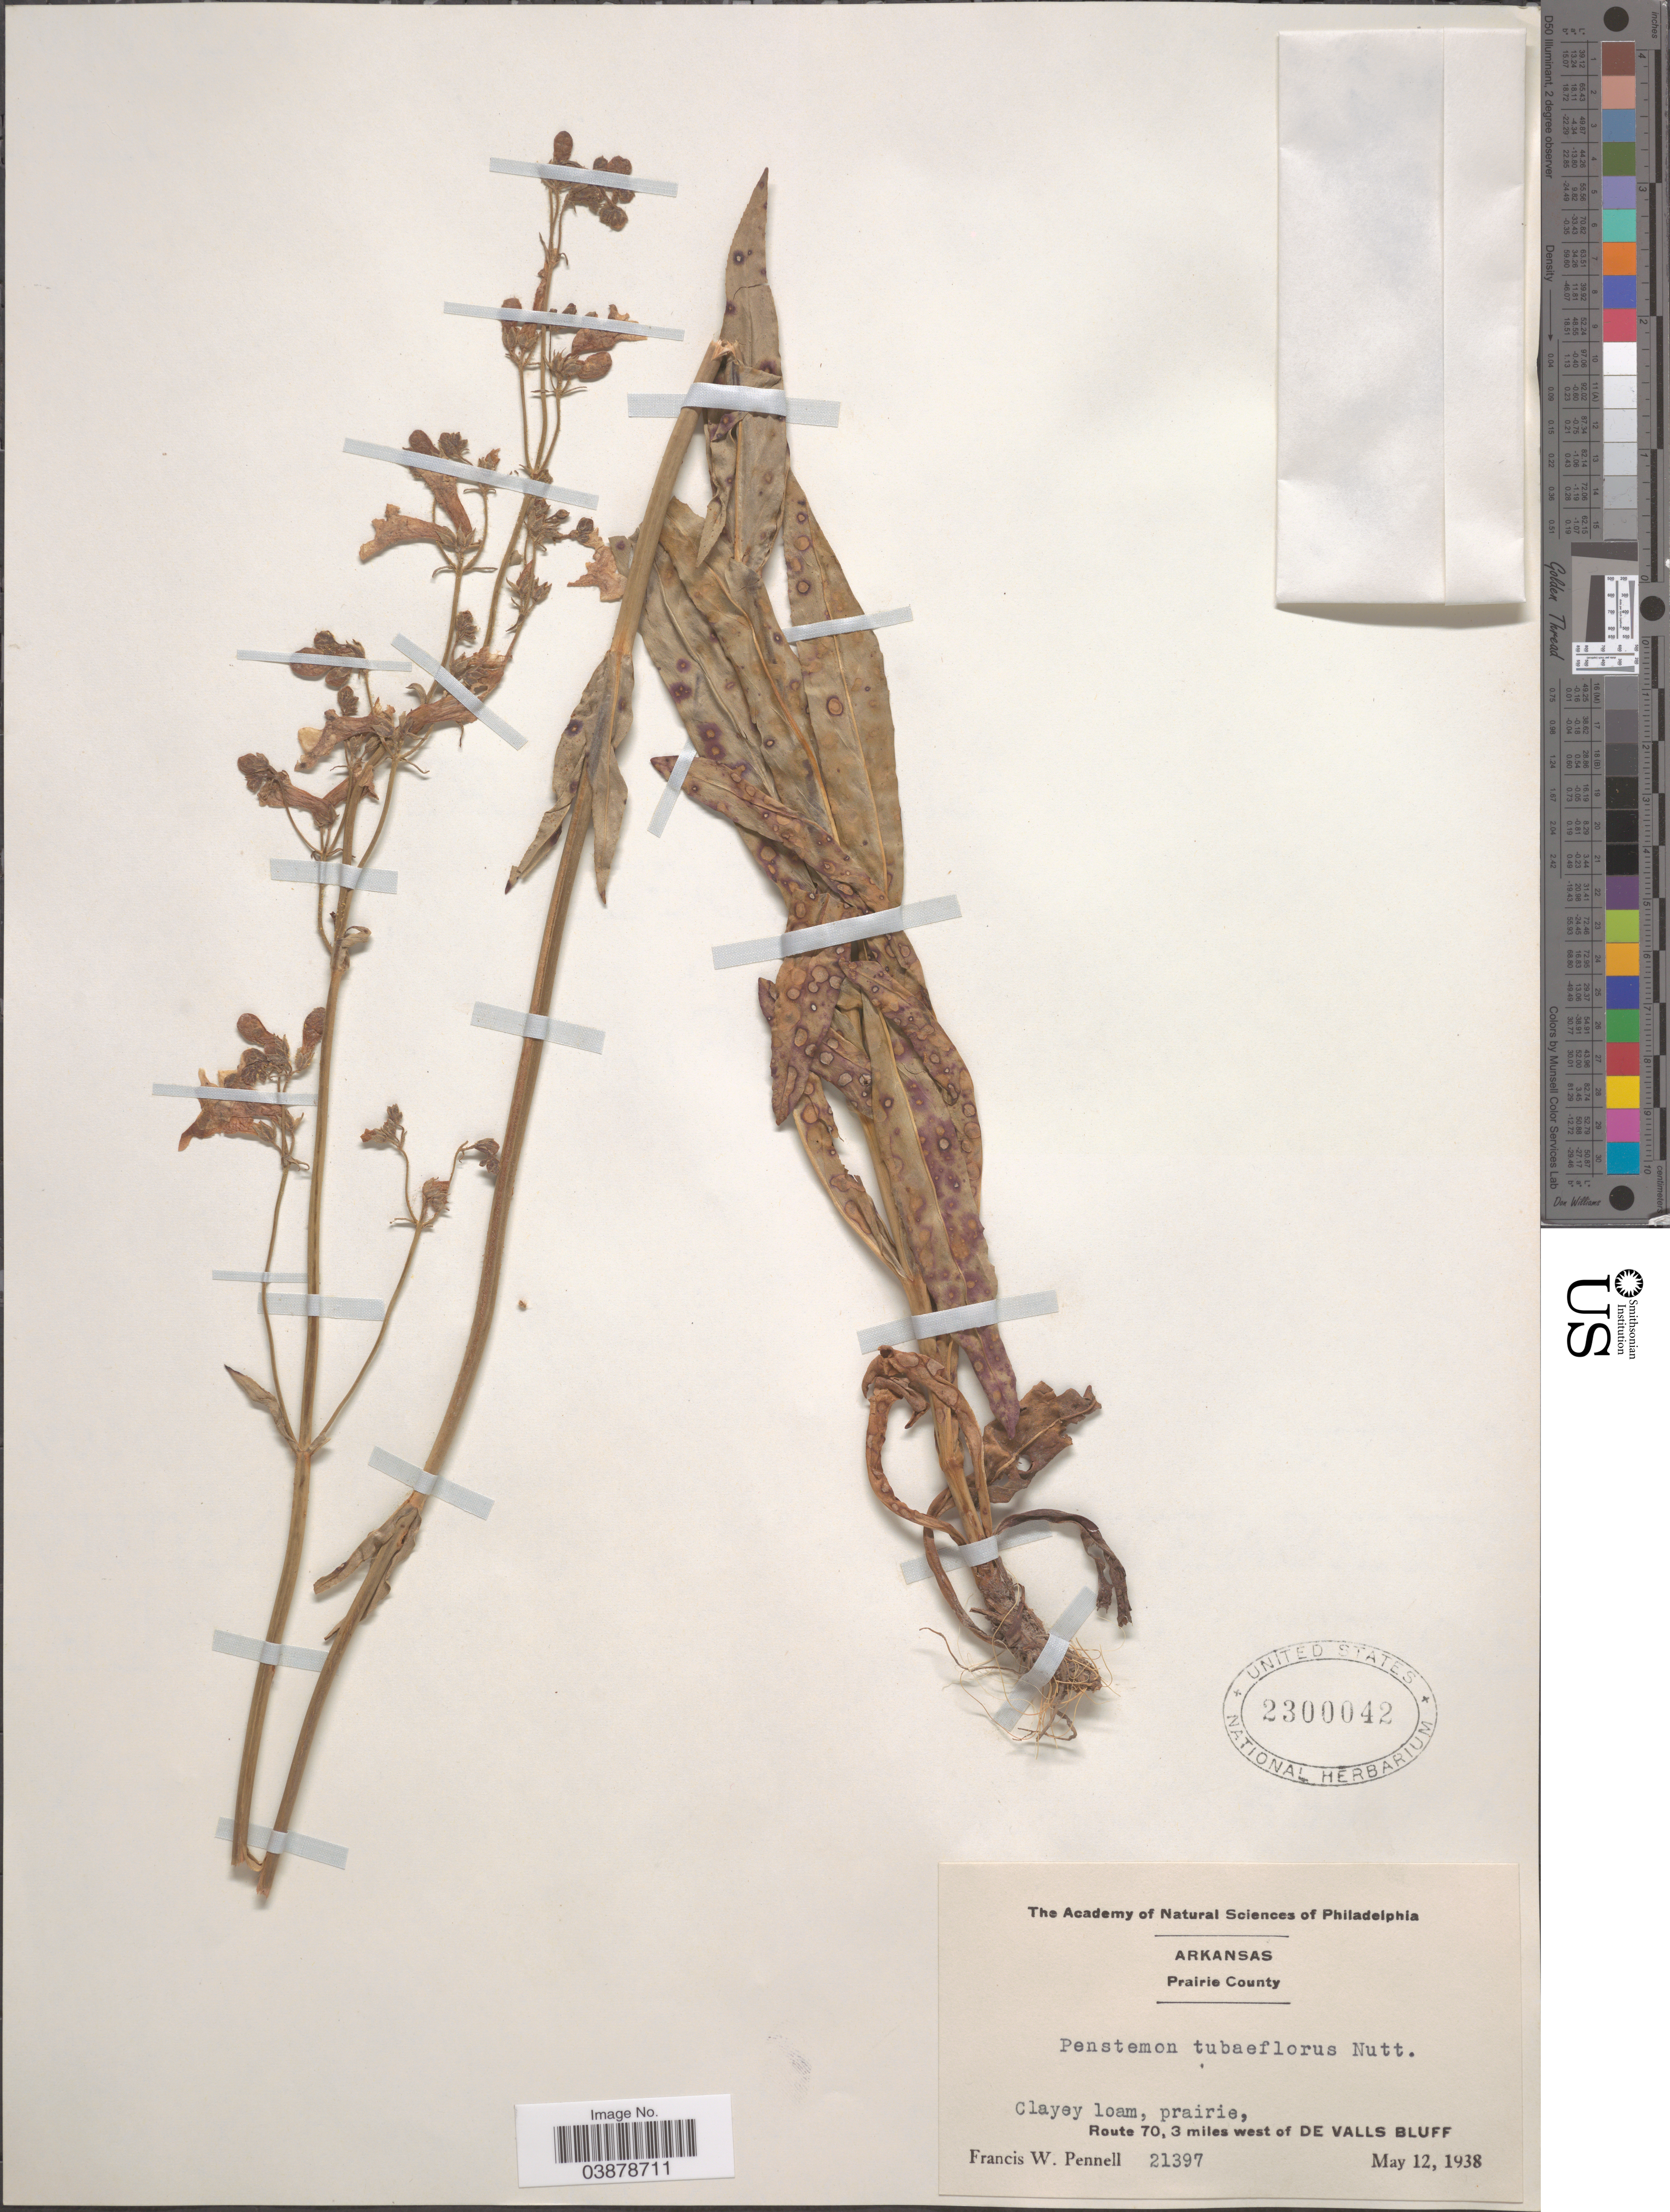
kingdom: Plantae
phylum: Tracheophyta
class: Magnoliopsida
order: Lamiales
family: Plantaginaceae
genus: Penstemon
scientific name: Penstemon tubaeflorus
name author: Nutt.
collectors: F. W. Pennell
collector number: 21397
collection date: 1938-05-12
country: United States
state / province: Arkansas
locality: Prairie County. Route 70, 3 miles west of De Valls Bluff.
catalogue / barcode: US 2300042